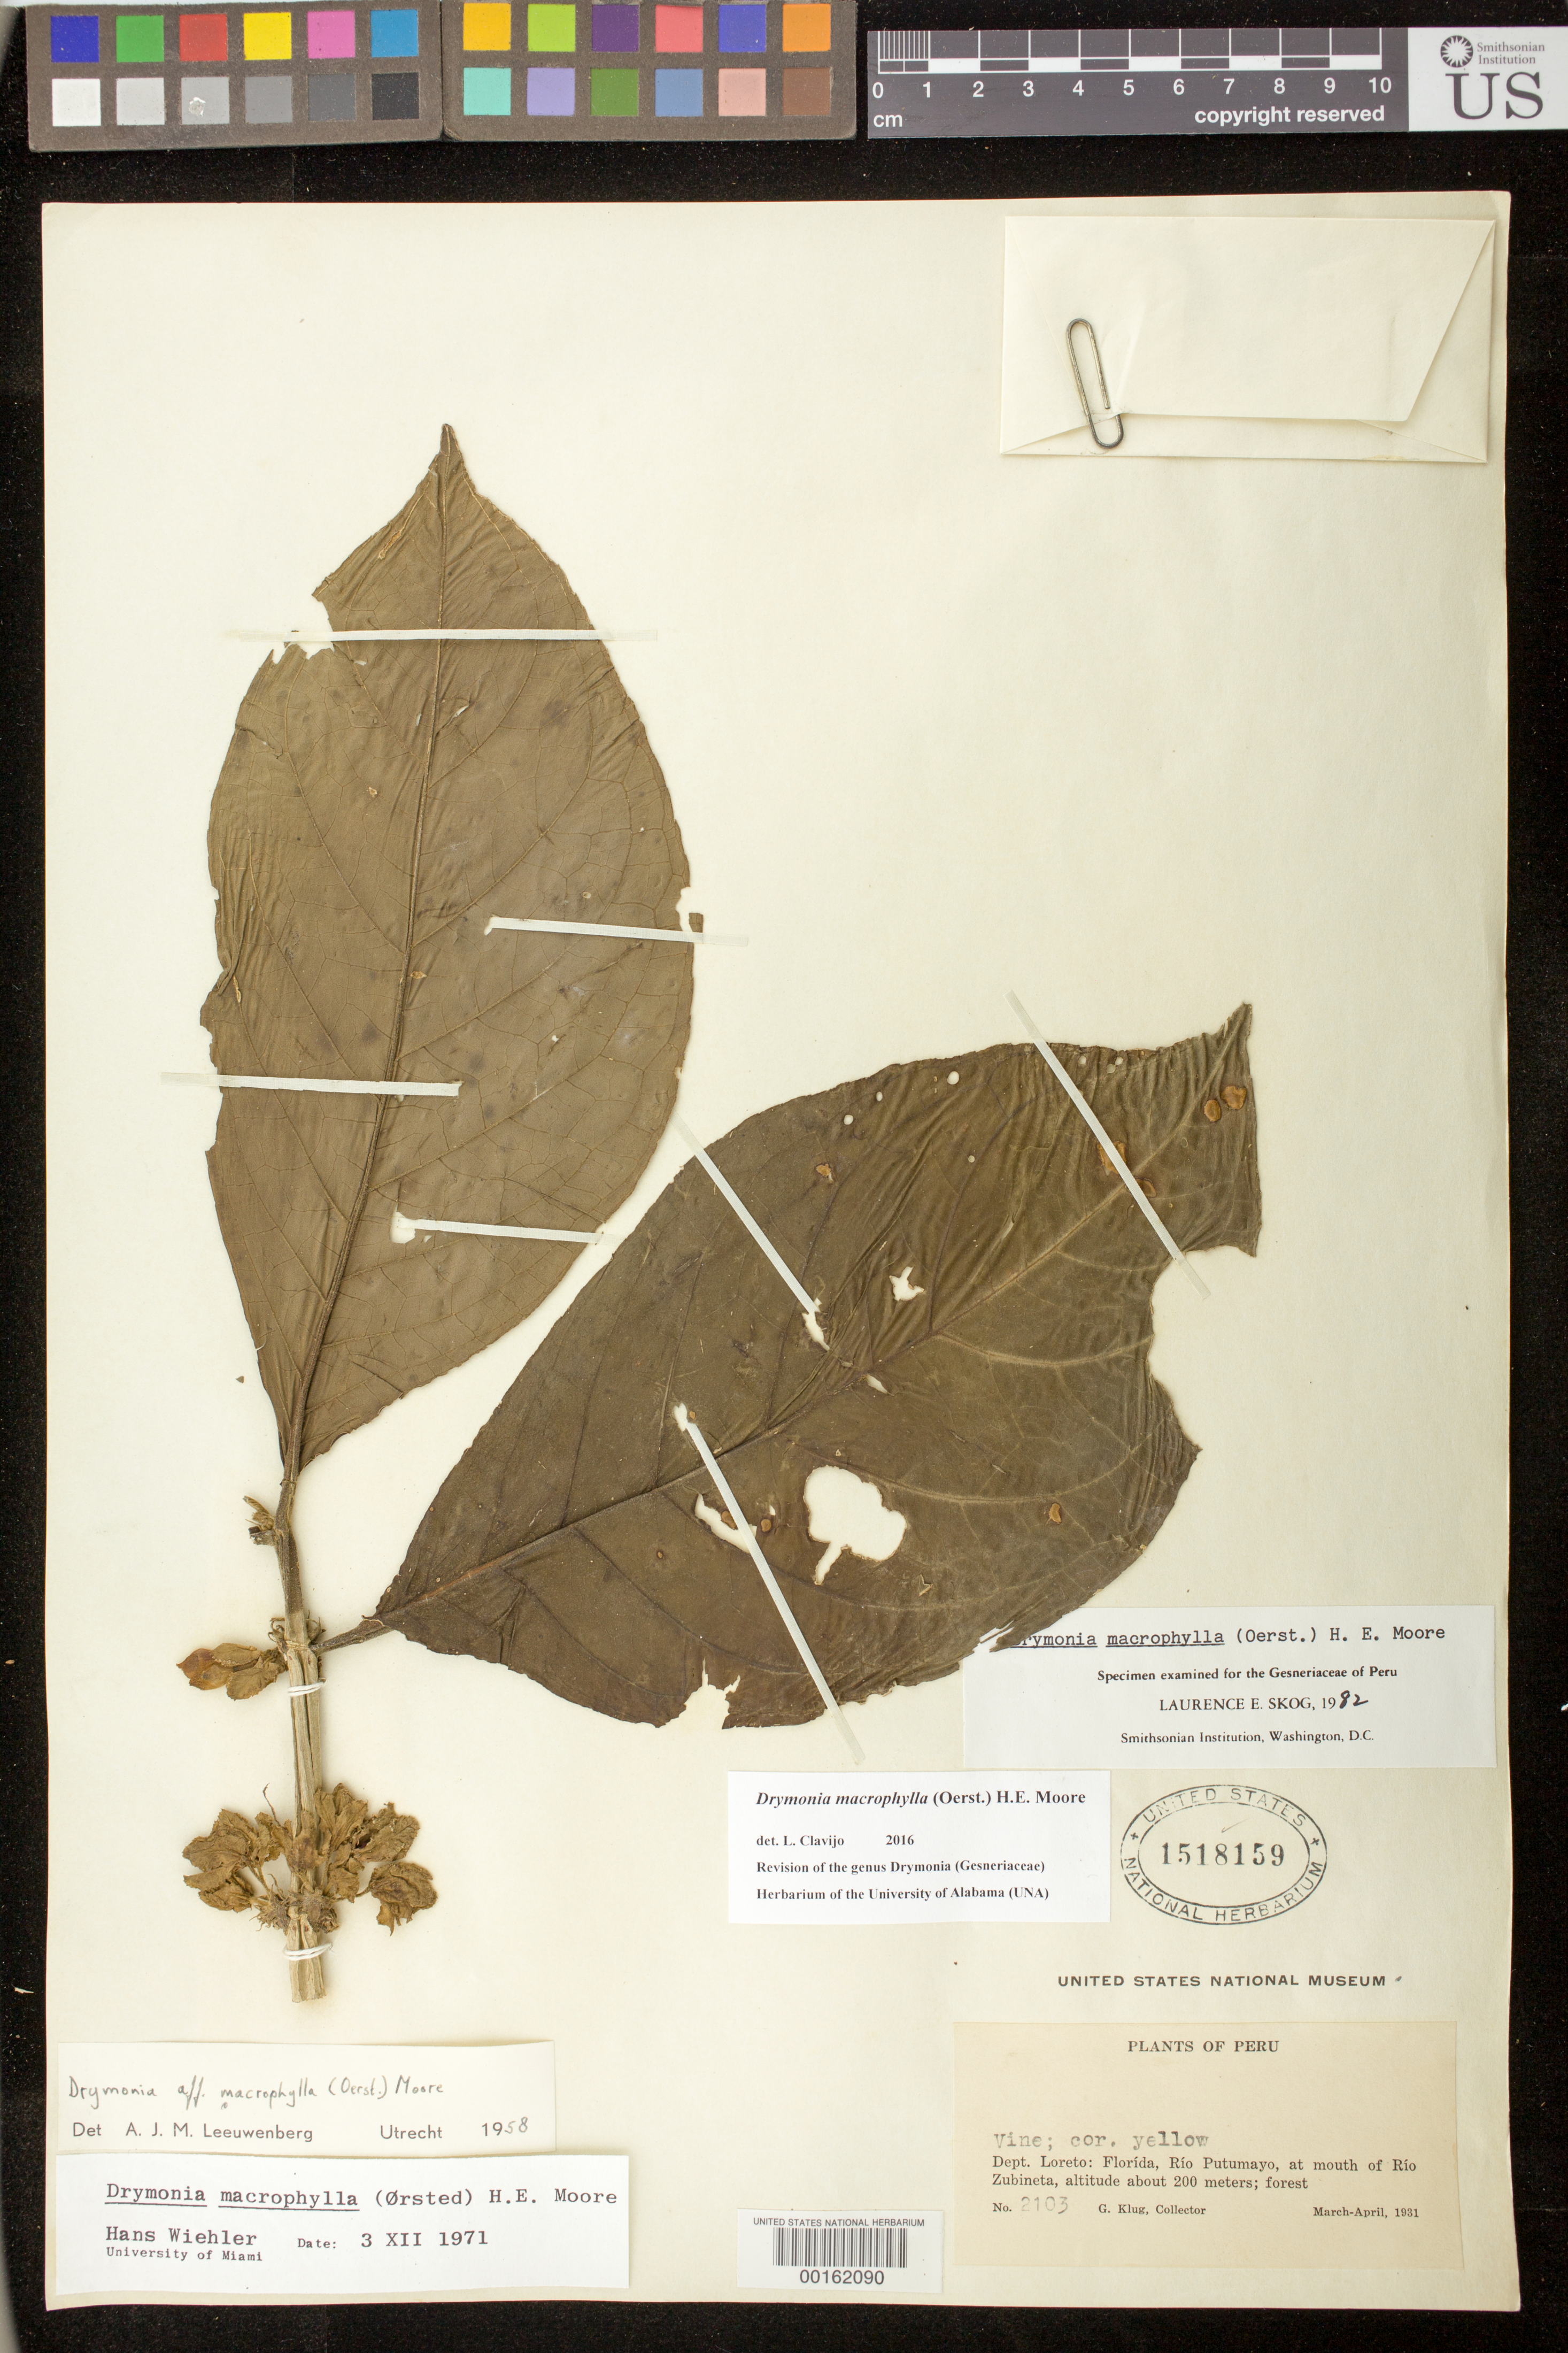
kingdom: Plantae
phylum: Tracheophyta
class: Magnoliopsida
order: Lamiales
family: Gesneriaceae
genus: Drymonia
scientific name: Drymonia macrophylla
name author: (Oerst.) H.E. Moore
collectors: G. Klug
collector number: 2103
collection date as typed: Jan-Feb 1931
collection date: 1931-01/1931-02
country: Peru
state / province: Loreto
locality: Florida, Rio Putumayo, at mouth of Rio Zubineta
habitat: Forest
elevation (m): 200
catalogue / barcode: US 1518159